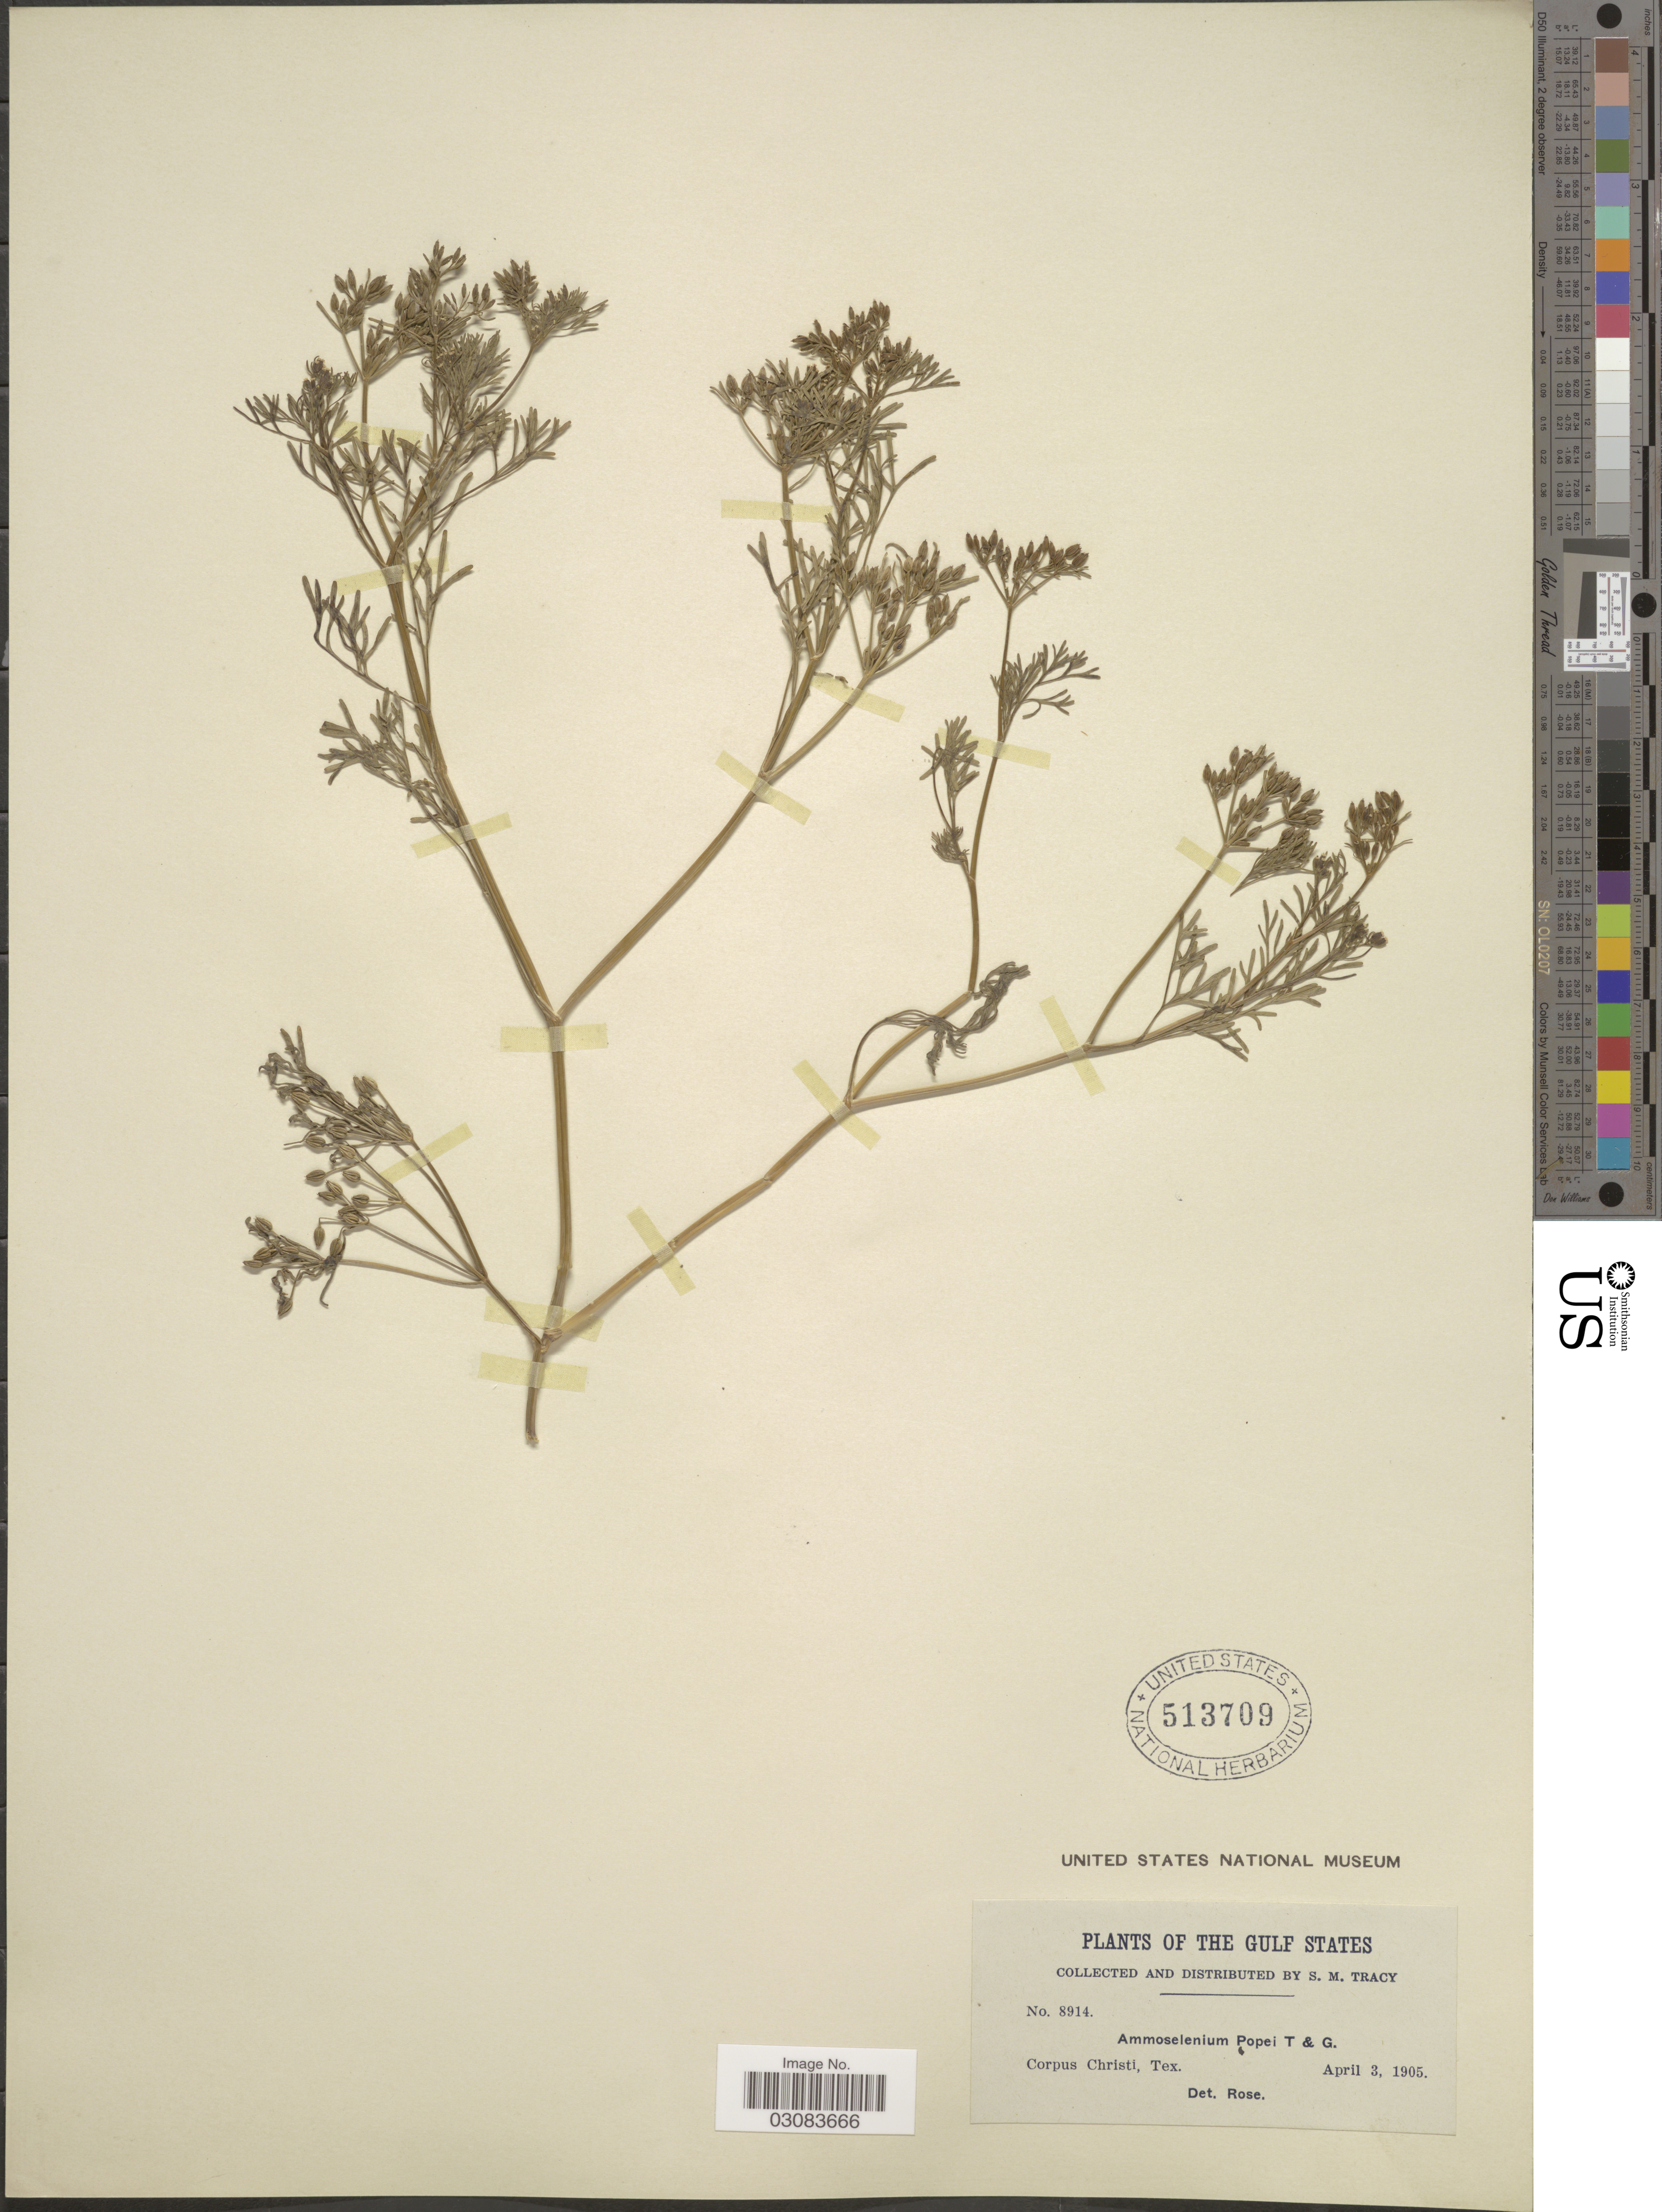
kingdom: Plantae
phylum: Tracheophyta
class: Magnoliopsida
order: Apiales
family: Apiaceae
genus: Ammoselinum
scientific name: Ammoselinum popei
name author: Torr. & A. Gray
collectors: S. M. Tracy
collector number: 8914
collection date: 1905-04-03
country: United States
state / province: Texas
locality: The Gulf States. Corpus Christi.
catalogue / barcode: US 513709